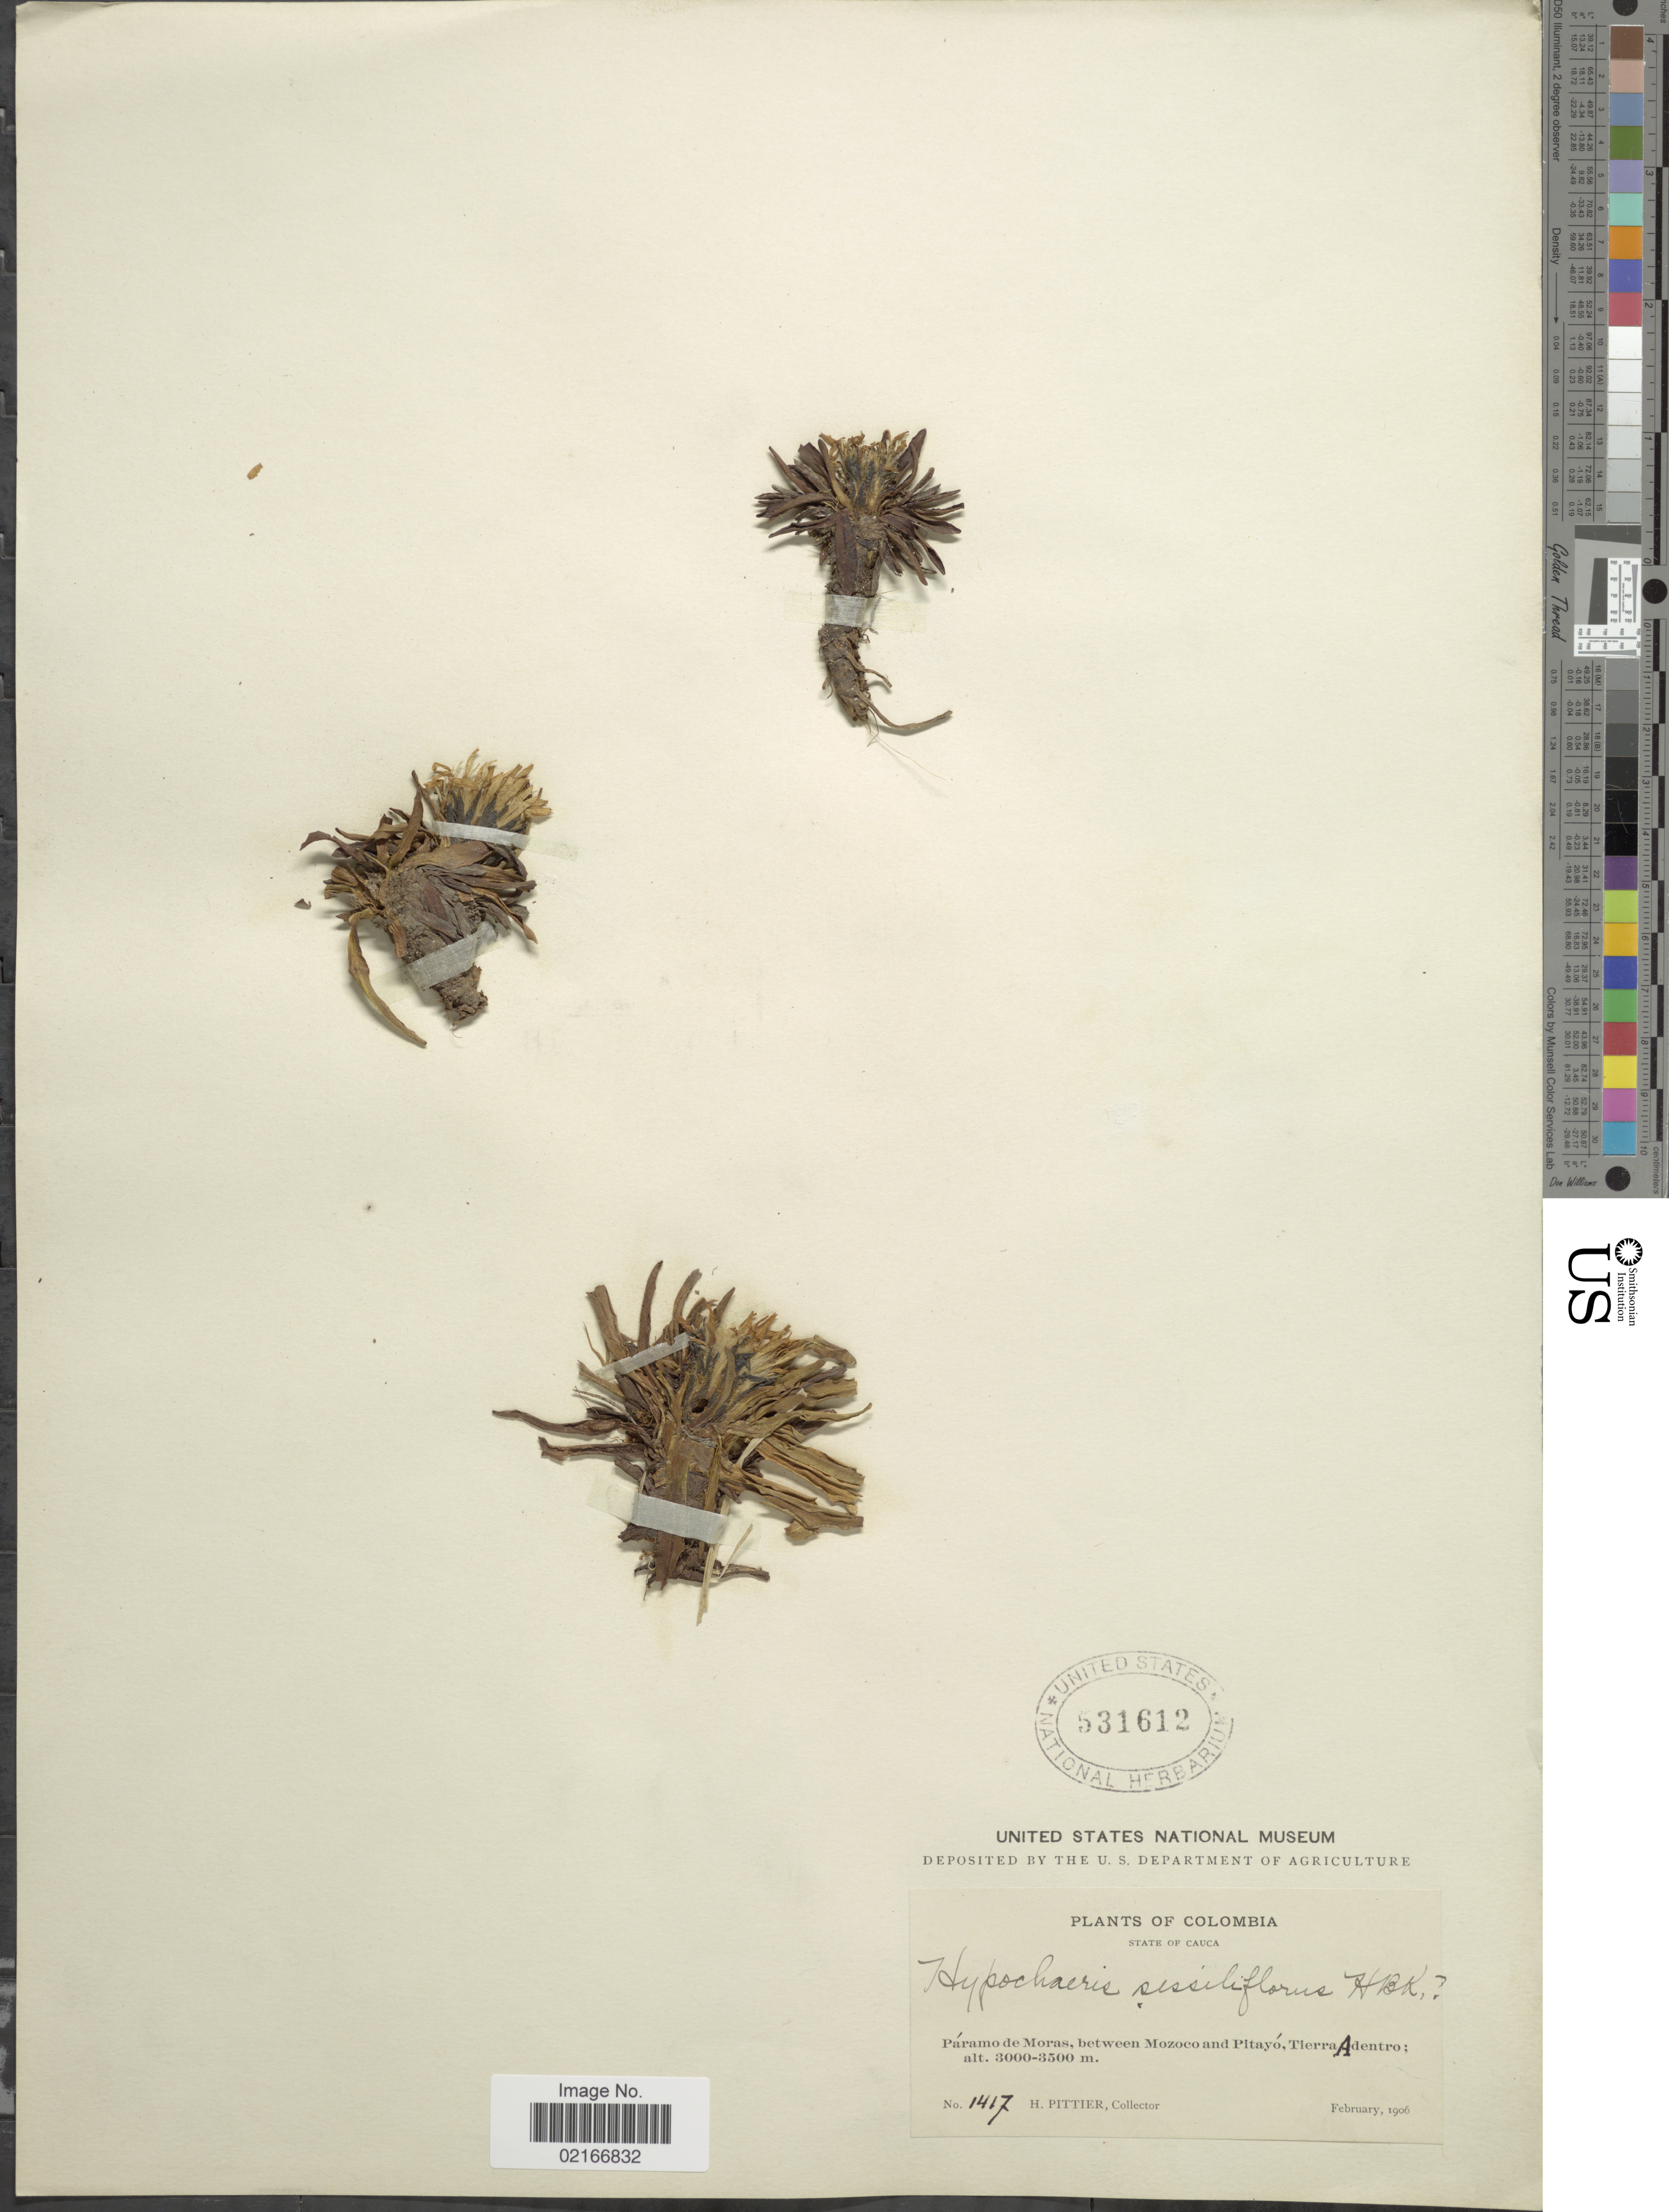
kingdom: Plantae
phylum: Tracheophyta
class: Magnoliopsida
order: Asterales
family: Asteraceae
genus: Hypochaeris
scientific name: Hypochaeris sessiflora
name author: Kunth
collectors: H. F. Pittier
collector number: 1417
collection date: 1906-02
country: Colombia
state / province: Cauca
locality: Páramo de Moras, between Mozoco and Pitayó, Tierra Adentro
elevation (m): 3000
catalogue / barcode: US 531612